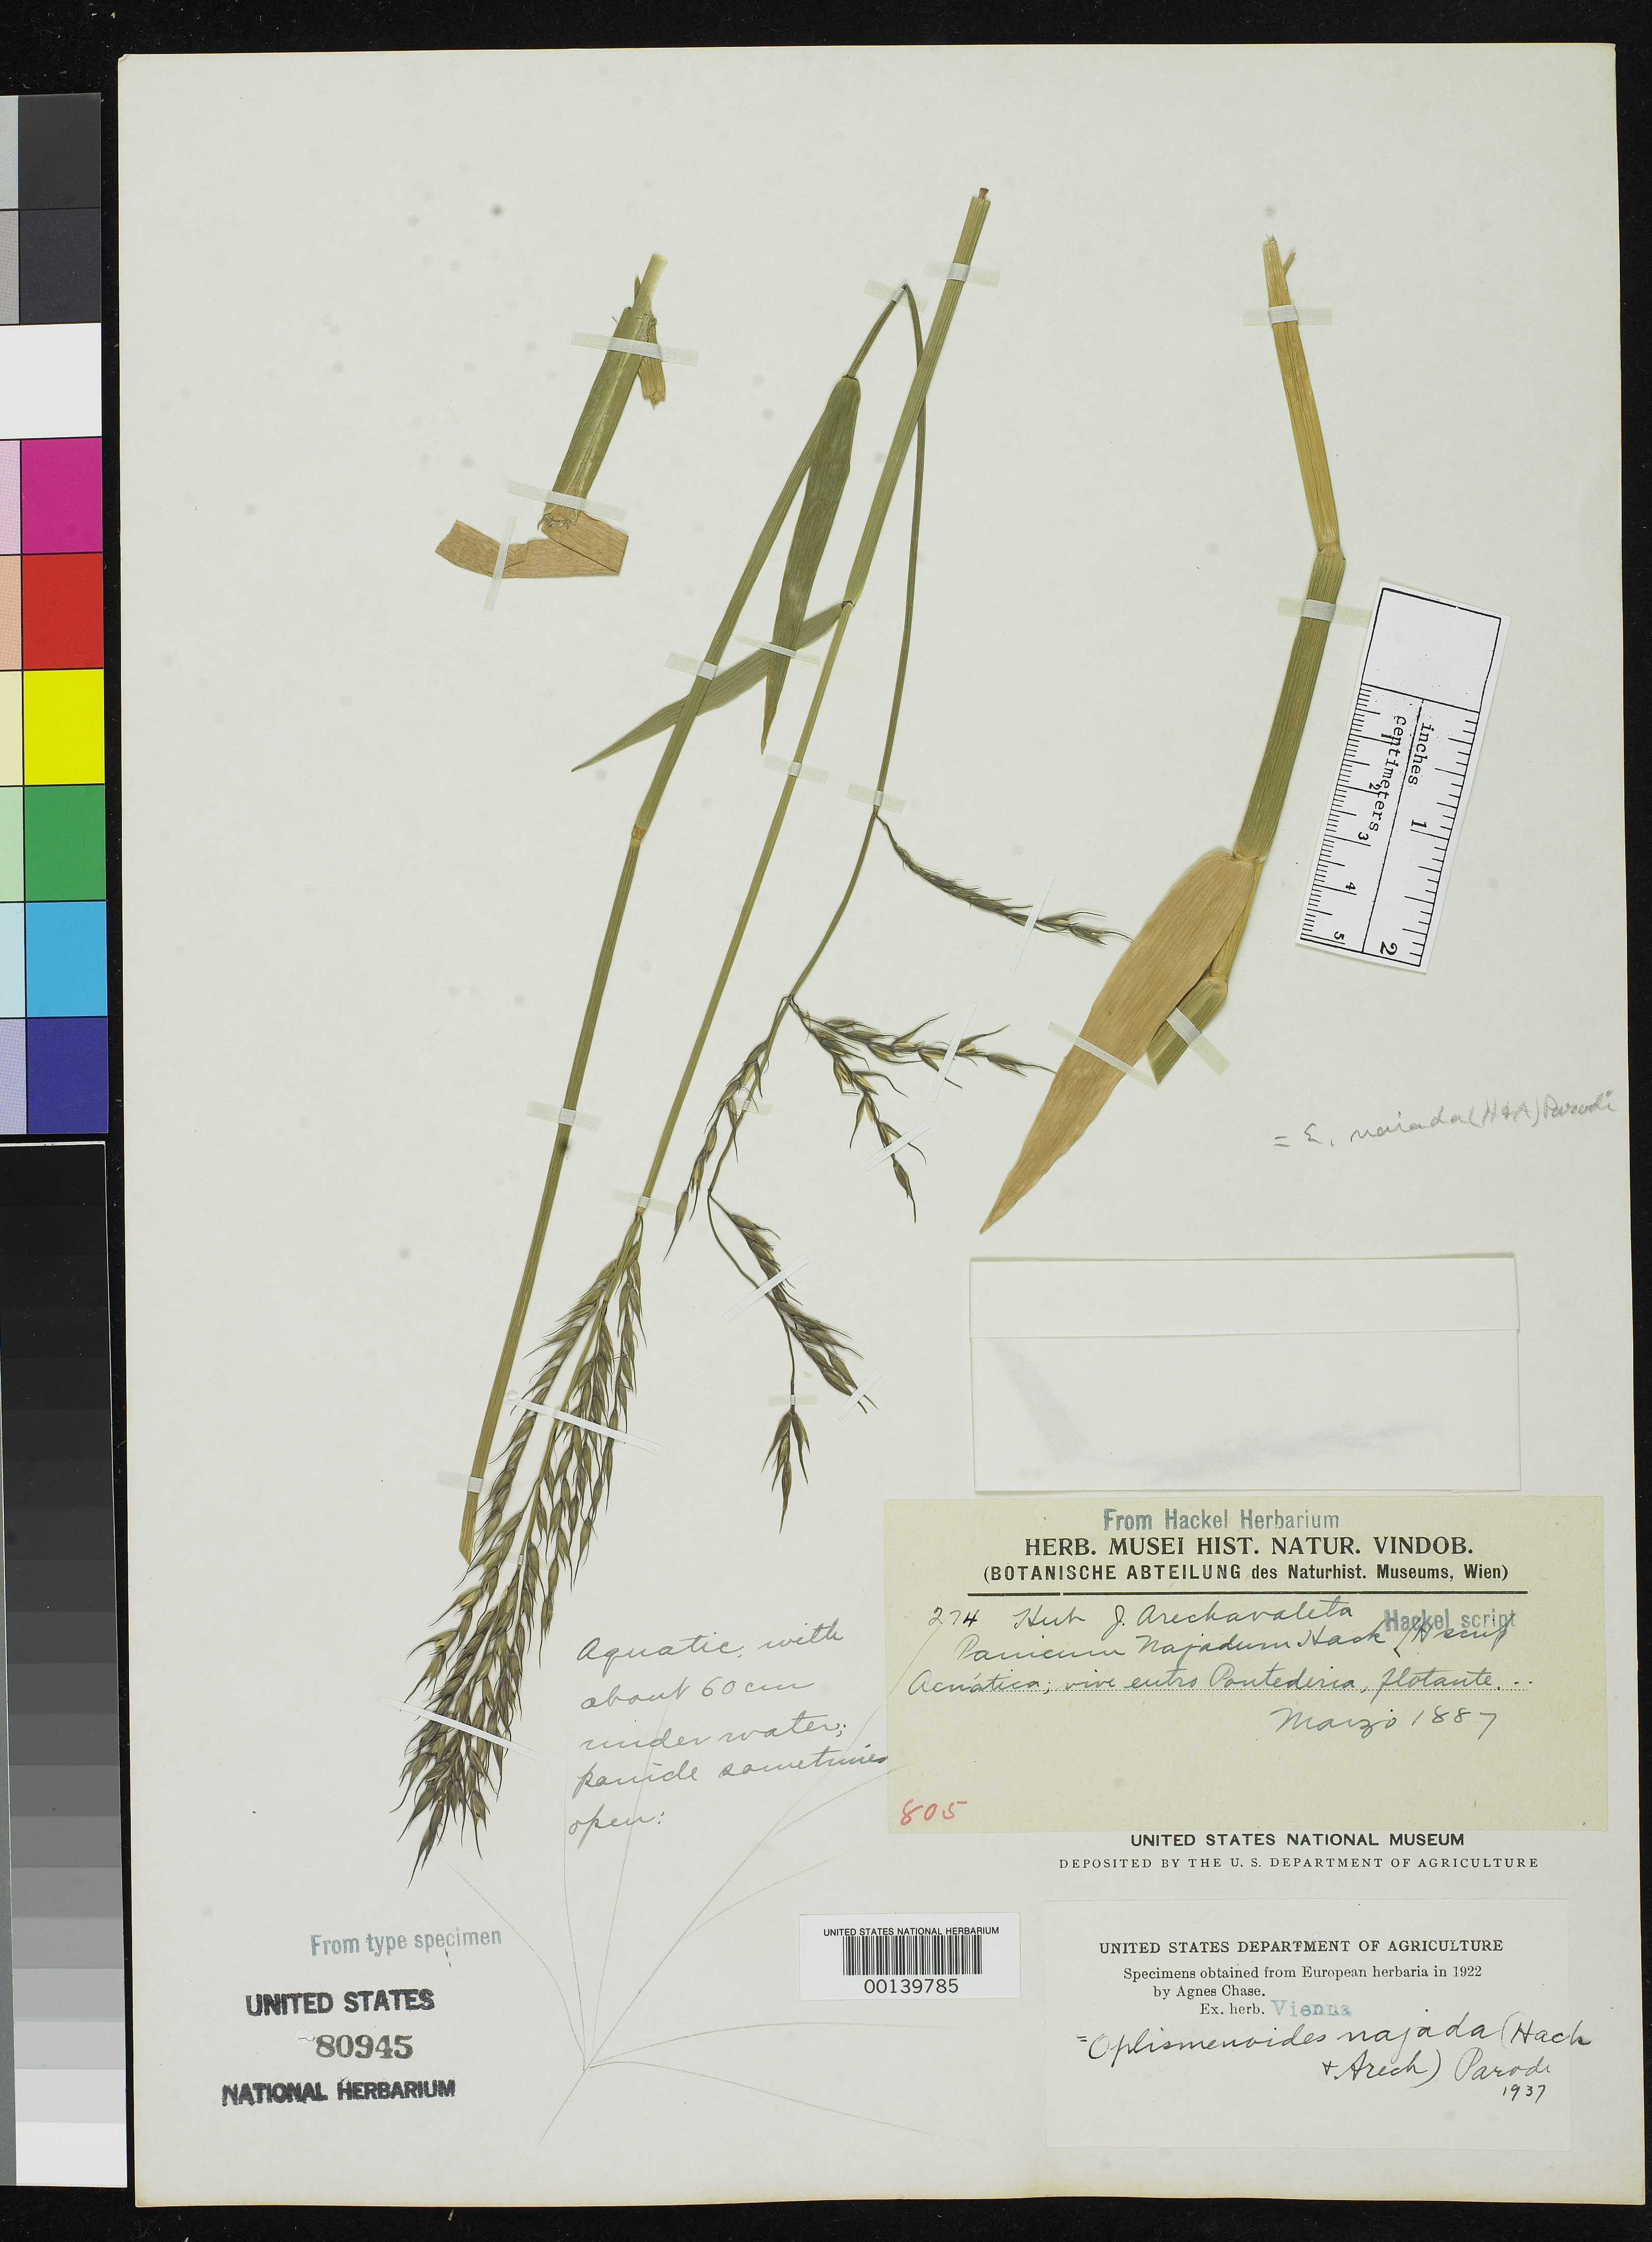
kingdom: Plantae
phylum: Tracheophyta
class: Liliopsida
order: Poales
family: Poaceae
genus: Panicum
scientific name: Panicum najadum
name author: Hack. & Arechav.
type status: Type Fragment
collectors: J. Arechavaleta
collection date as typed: Mar 1887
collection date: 1887-03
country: Uruguay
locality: Acnatica, Pontediria.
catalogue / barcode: US 80945